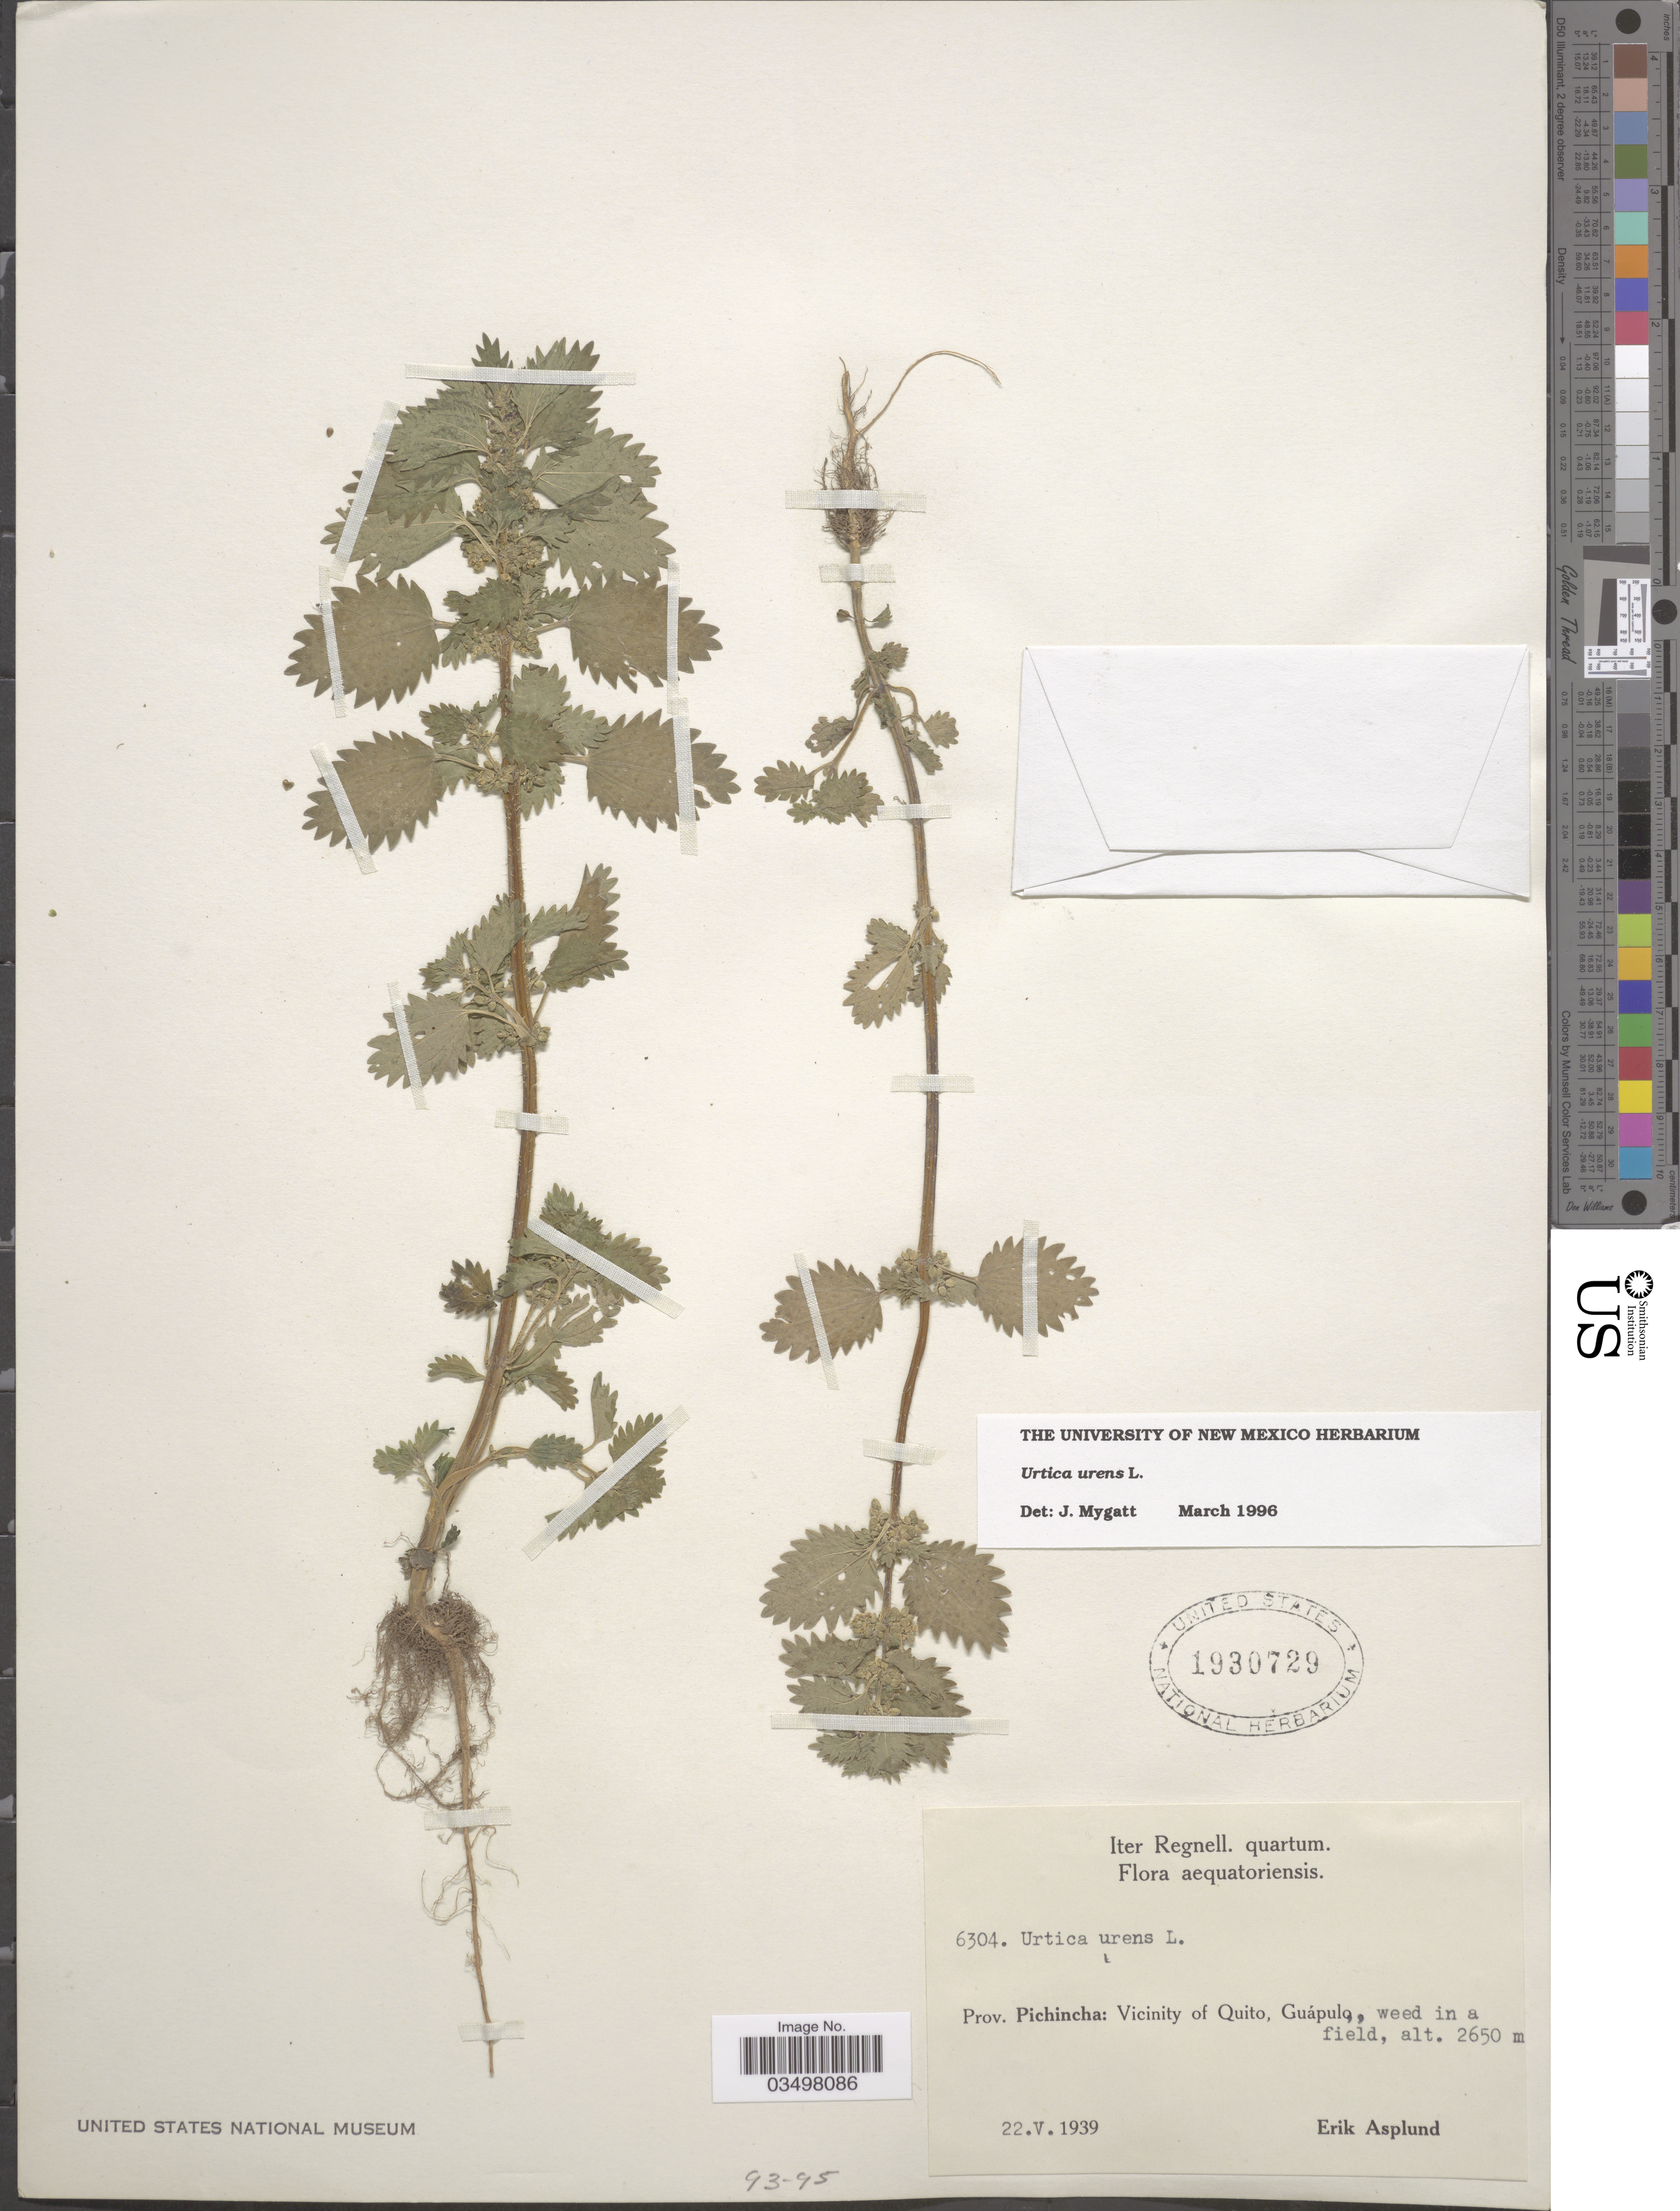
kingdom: Plantae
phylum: Tracheophyta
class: Magnoliopsida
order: Rosales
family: Urticaceae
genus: Urtica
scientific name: Urtica urens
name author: L.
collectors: E. Asplund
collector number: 6304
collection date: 1939-05-22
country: Ecuador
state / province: Pichincha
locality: Vicinity of Quito, Guápulo.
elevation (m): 2650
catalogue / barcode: US 1930729